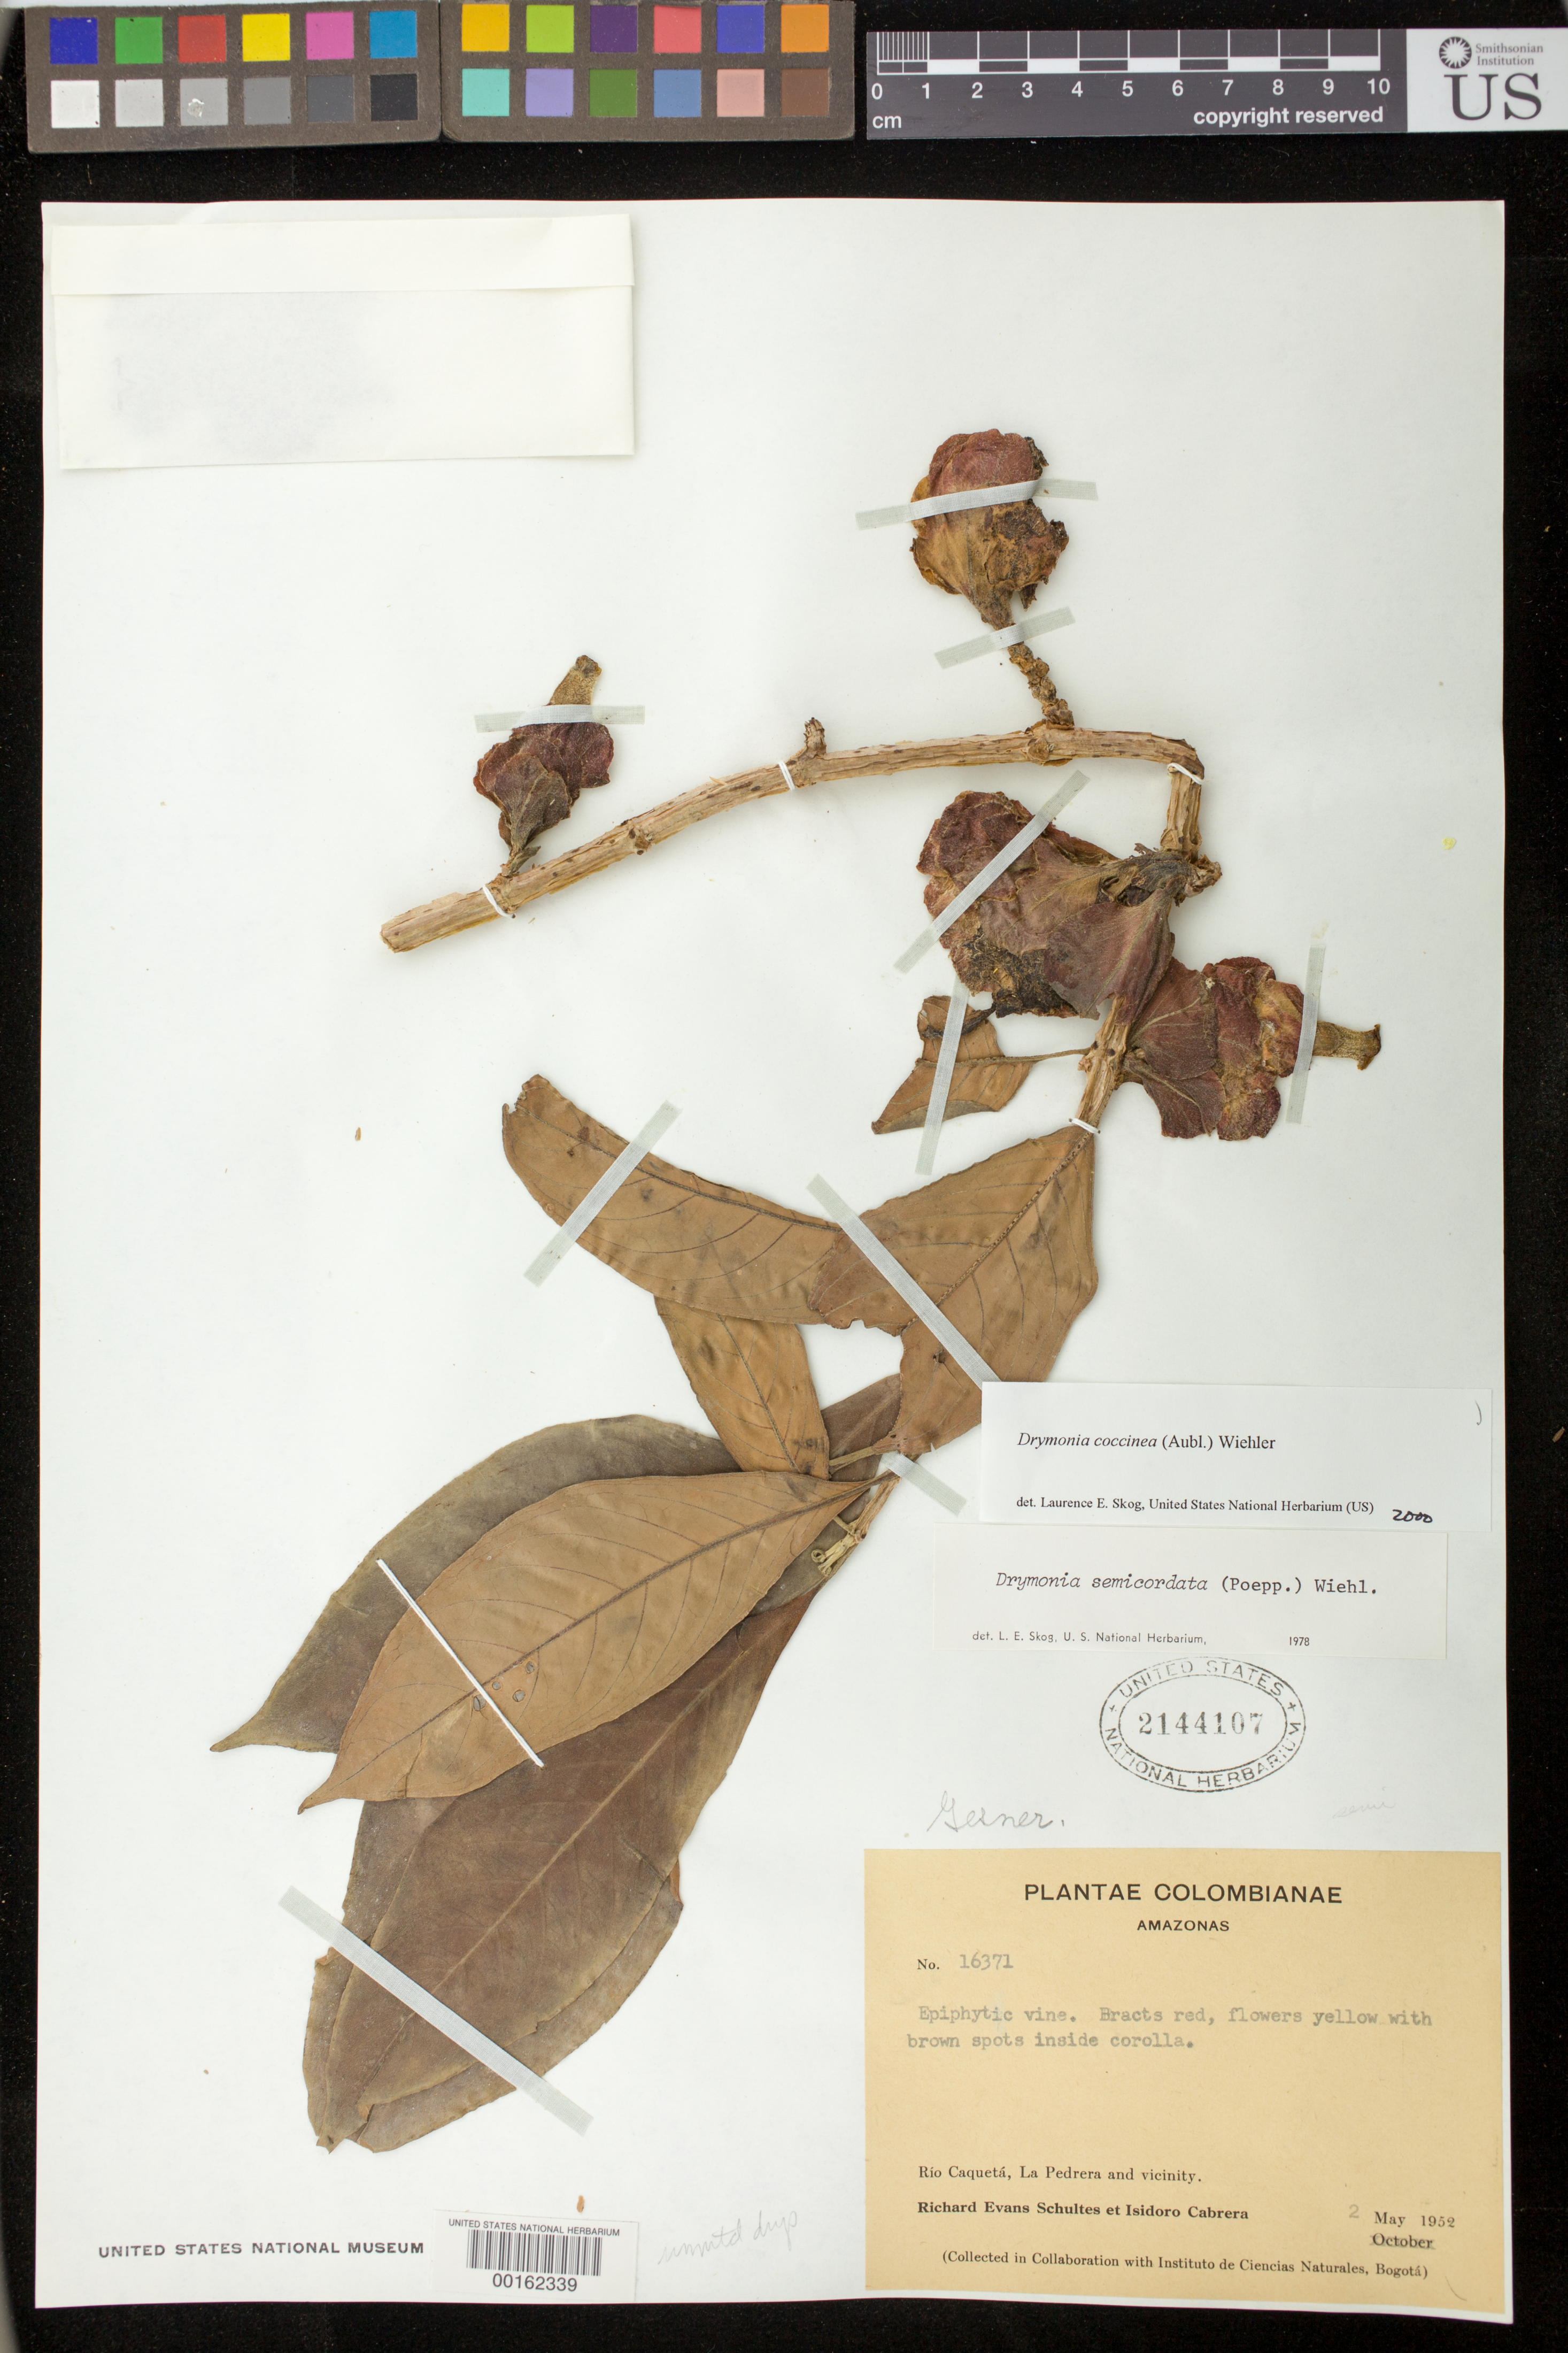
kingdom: Plantae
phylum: Tracheophyta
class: Magnoliopsida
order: Lamiales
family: Gesneriaceae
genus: Drymonia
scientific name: Drymonia coccinea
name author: (Aubl.) Wiehler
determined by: Skog, Laurence E.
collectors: R. E. Schultes & I. Cabrera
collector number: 16371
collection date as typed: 02 May 1952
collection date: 1952-05-02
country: Colombia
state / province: Amazônas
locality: Rio Caquetá, La Pedrera and vicinity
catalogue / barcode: US 2144107